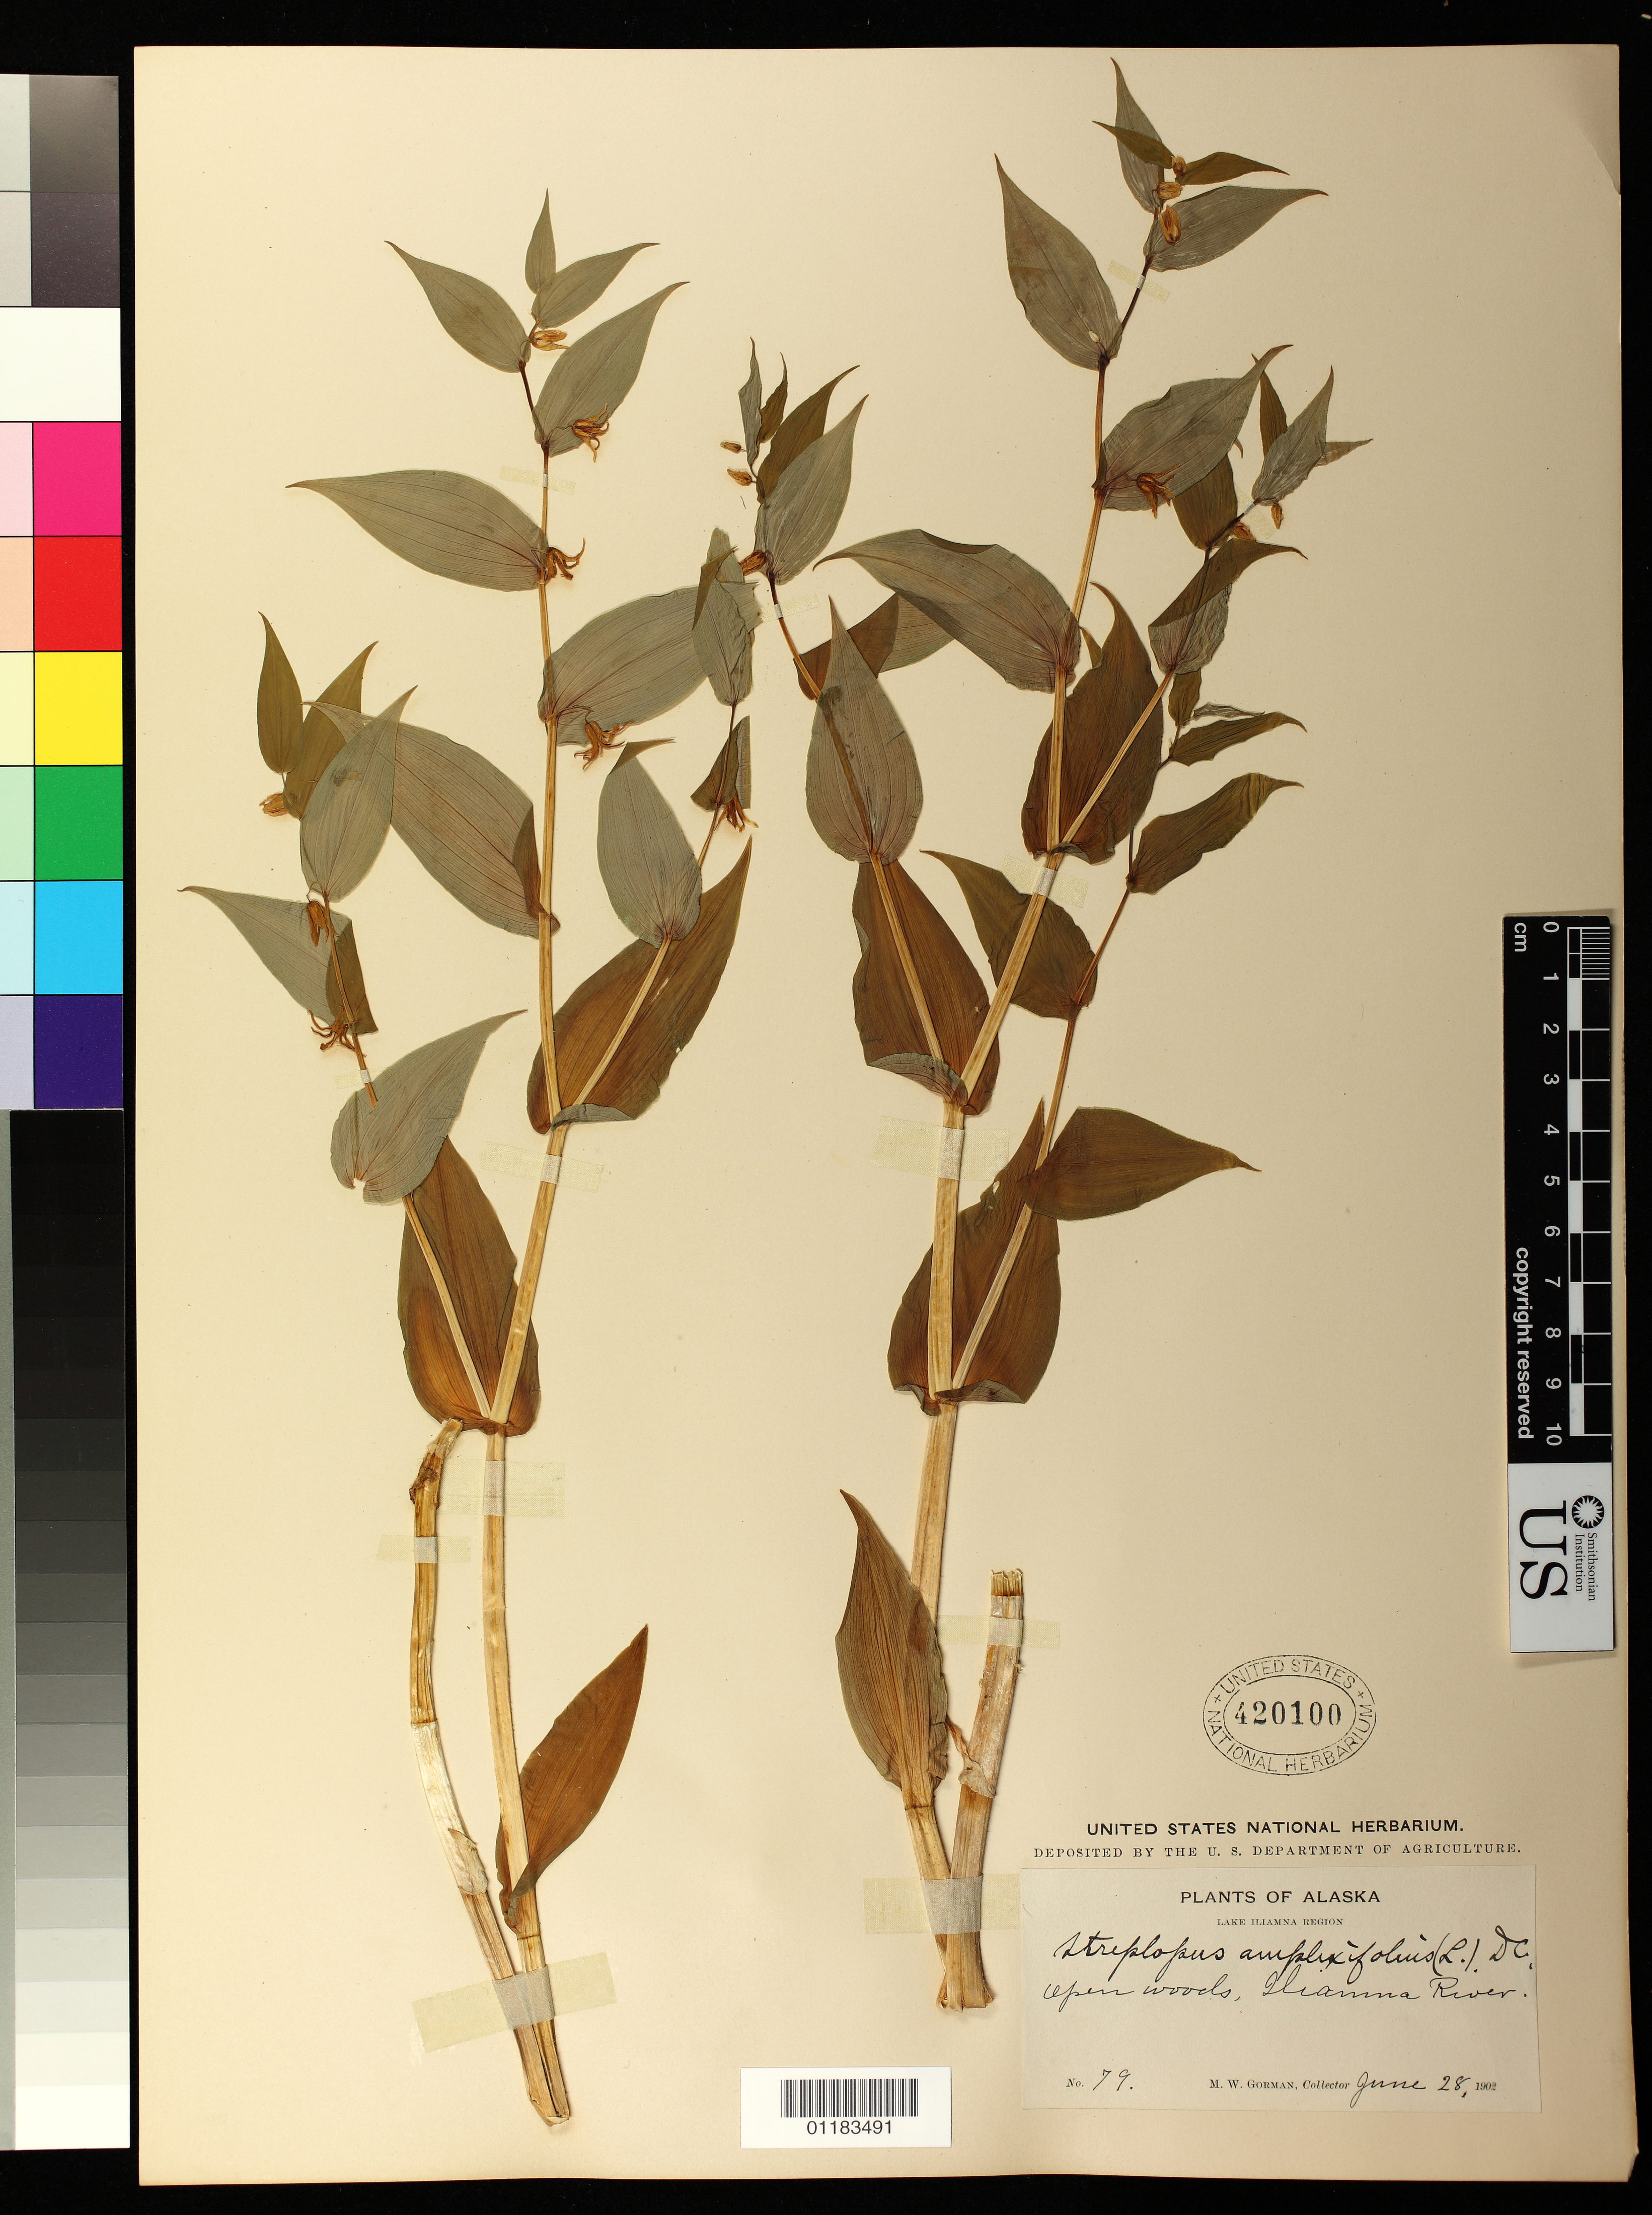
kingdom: Plantae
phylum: Tracheophyta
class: Liliopsida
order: Liliales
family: Liliaceae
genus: Streptopus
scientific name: Streptopus amplexifolius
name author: DC.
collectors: M. W. Gorman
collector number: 79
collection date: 1902-06-28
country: United States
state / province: Alaska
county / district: Lake and Peninsula Borough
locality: Lake Iliamna Region. Open woods, Iliamna River.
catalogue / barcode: US 420100